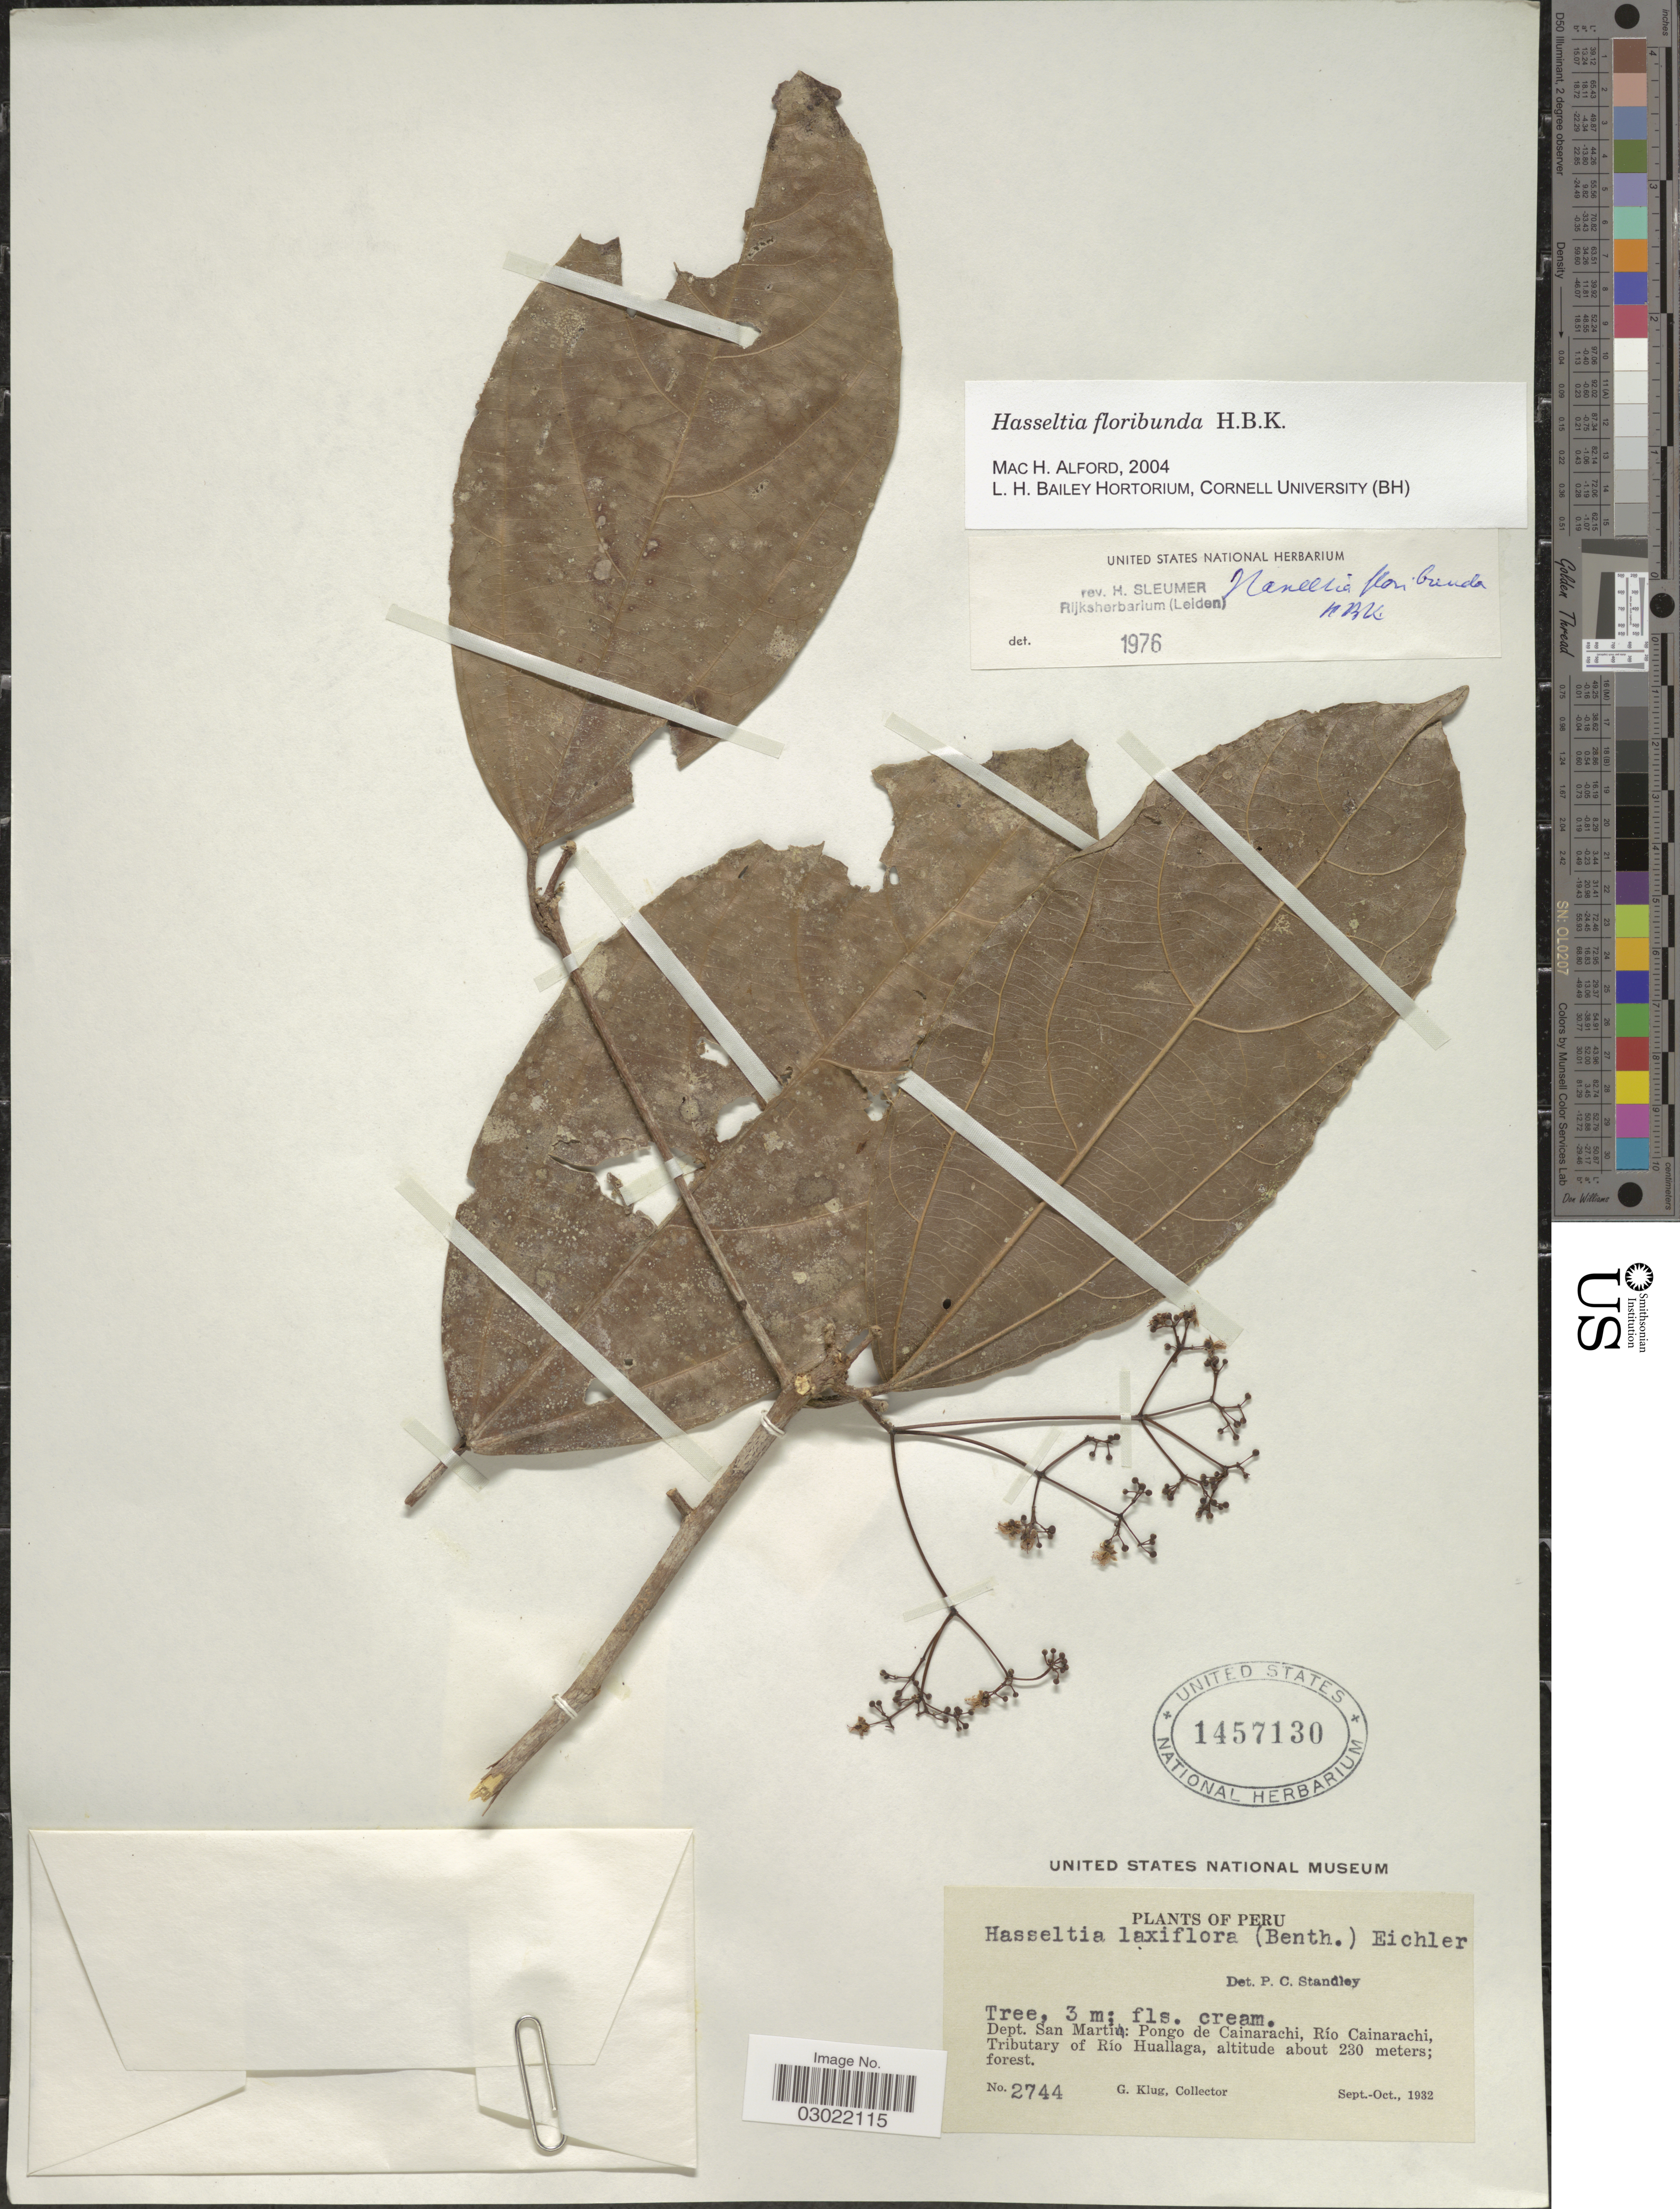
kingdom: Plantae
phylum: Tracheophyta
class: Magnoliopsida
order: Malpighiales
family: Salicaceae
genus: Hasseltia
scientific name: Hasseltia floribunda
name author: Kunth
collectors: G. Klug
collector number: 2744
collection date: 1932-09/1932-10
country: Peru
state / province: San Martín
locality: Dept. San Martín: Pongo de Cainarachi, Río Cainarachi, Tributary of Río Huallaga.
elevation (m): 230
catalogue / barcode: US 1457130